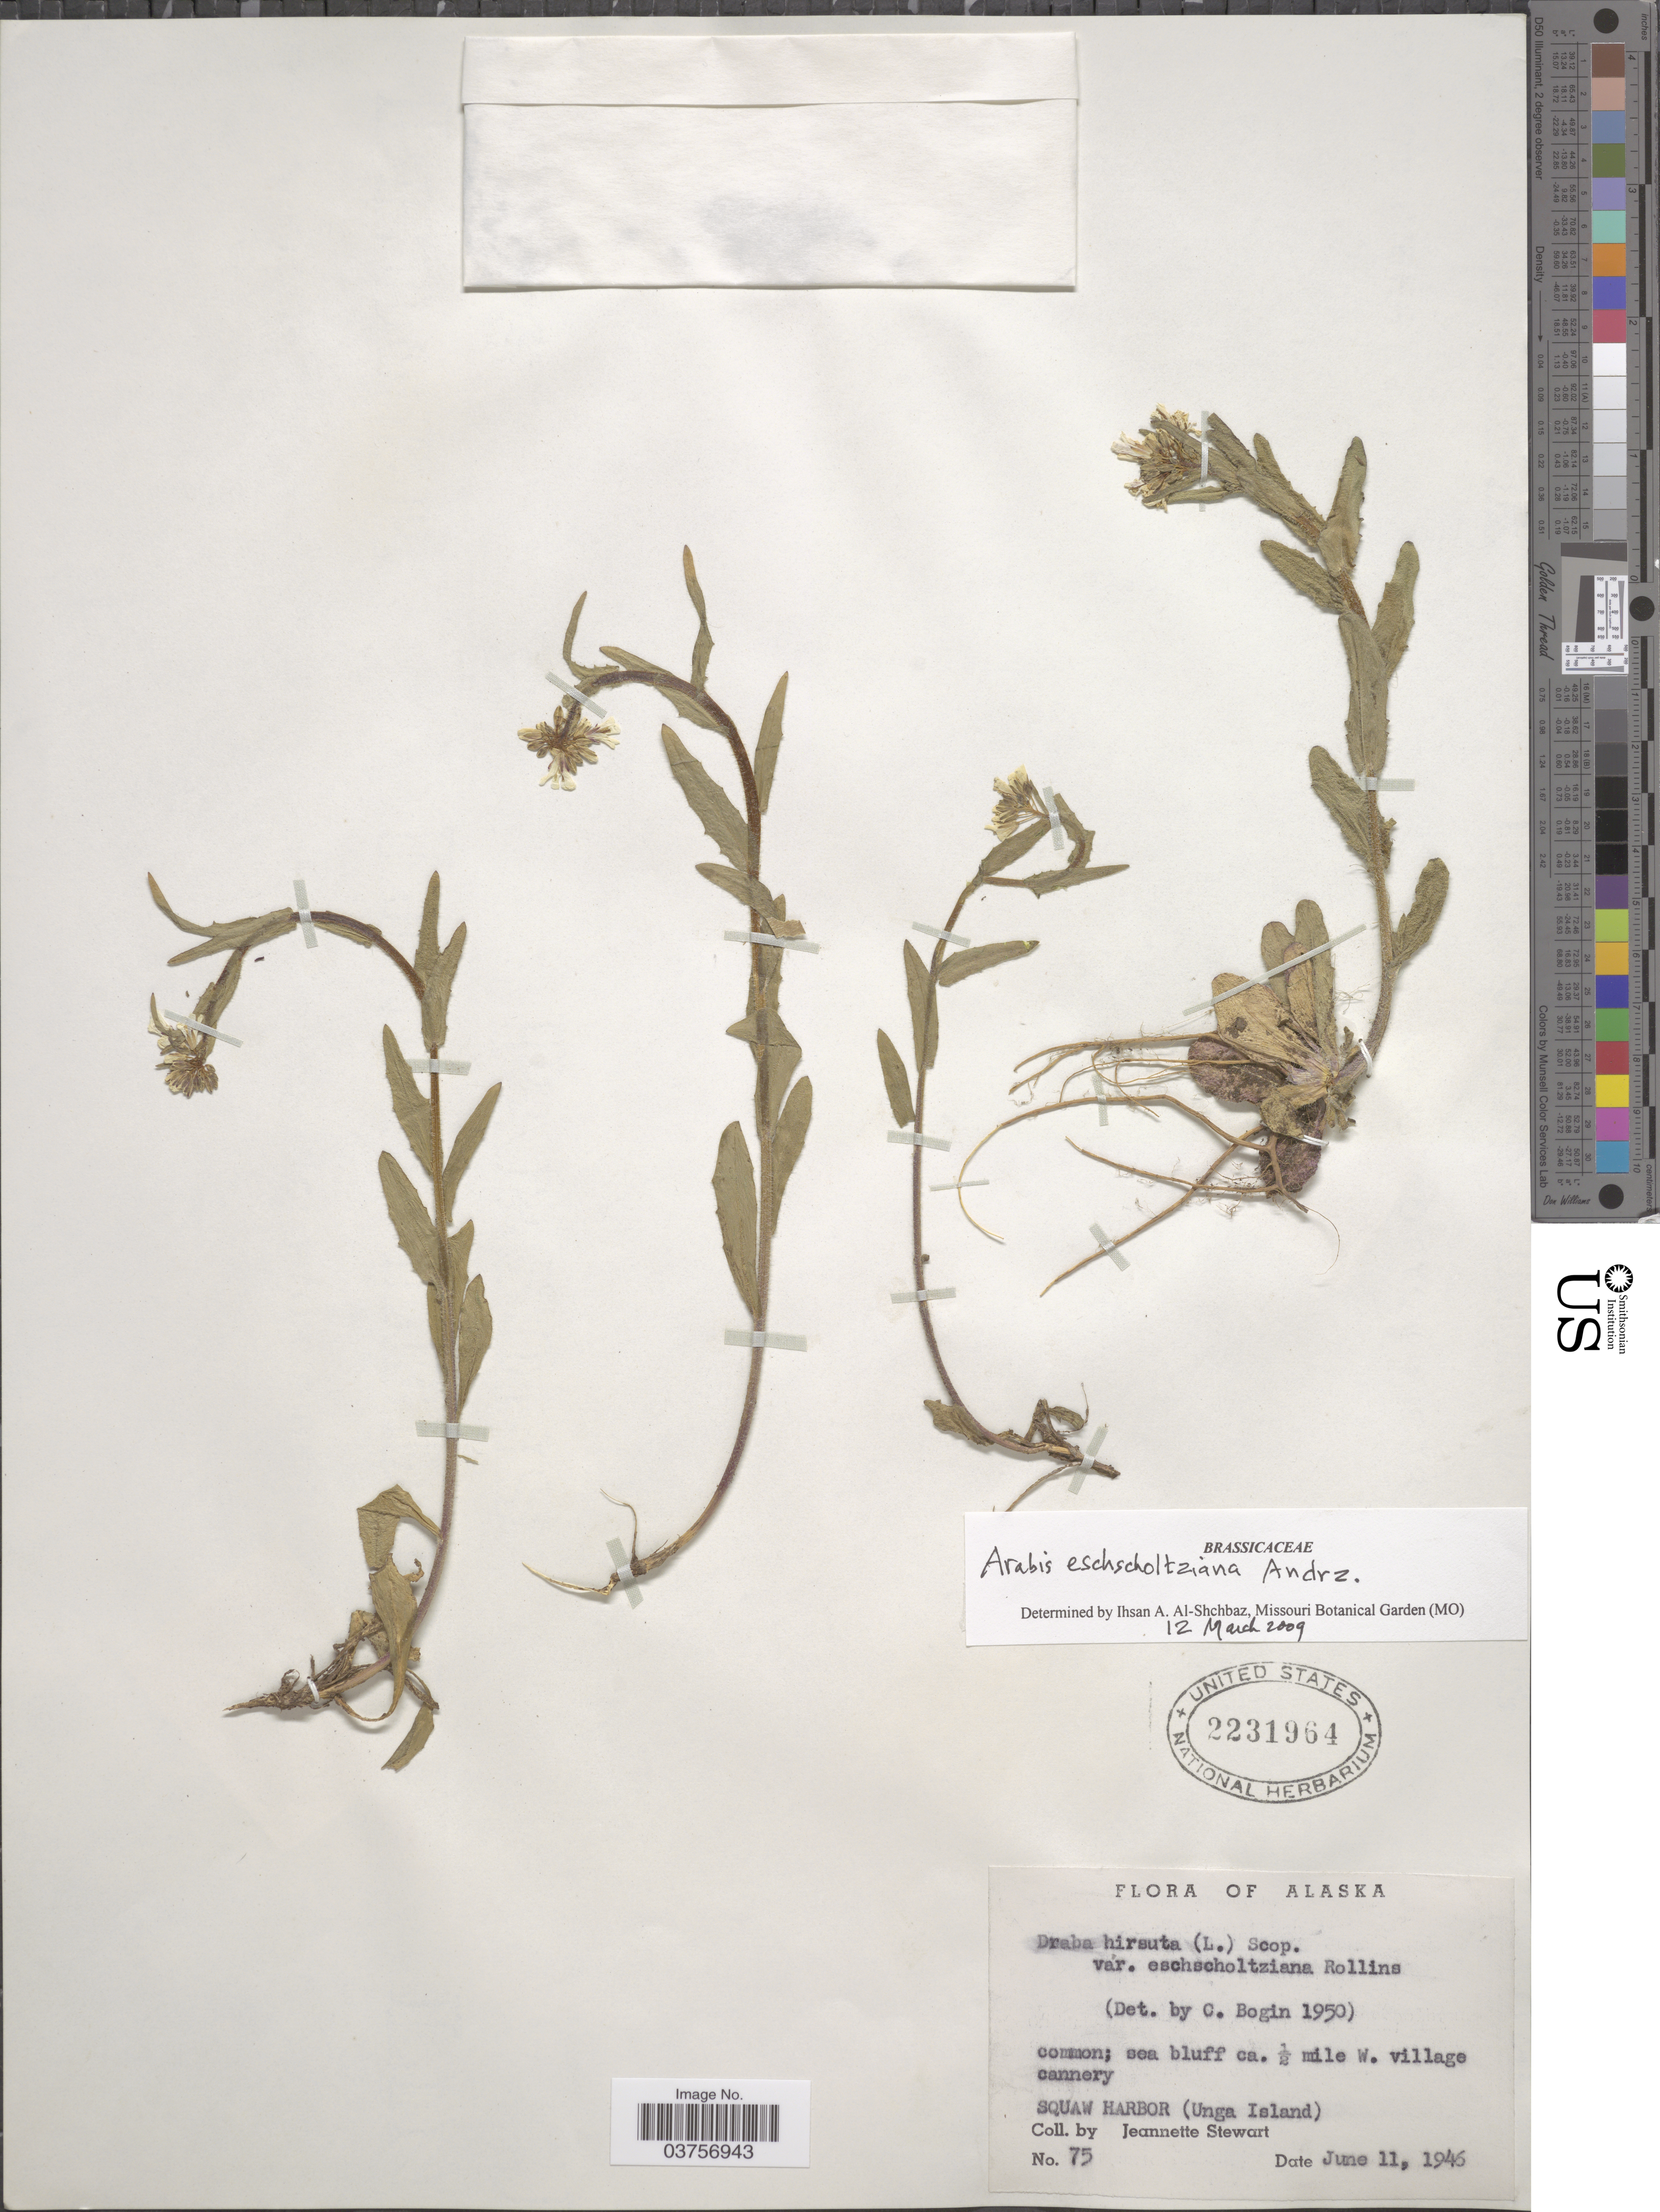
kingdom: Plantae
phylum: Tracheophyta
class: Magnoliopsida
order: Brassicales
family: Brassicaceae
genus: Arabis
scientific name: Arabis eschscholtziana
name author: Andrz.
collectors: J. Stewart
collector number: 75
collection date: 1946-06-11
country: United States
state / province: Alaska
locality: Sea bluff ca. ½ mile W. village cannery. Squaw Harbor (Unga Island).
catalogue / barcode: US 2231964